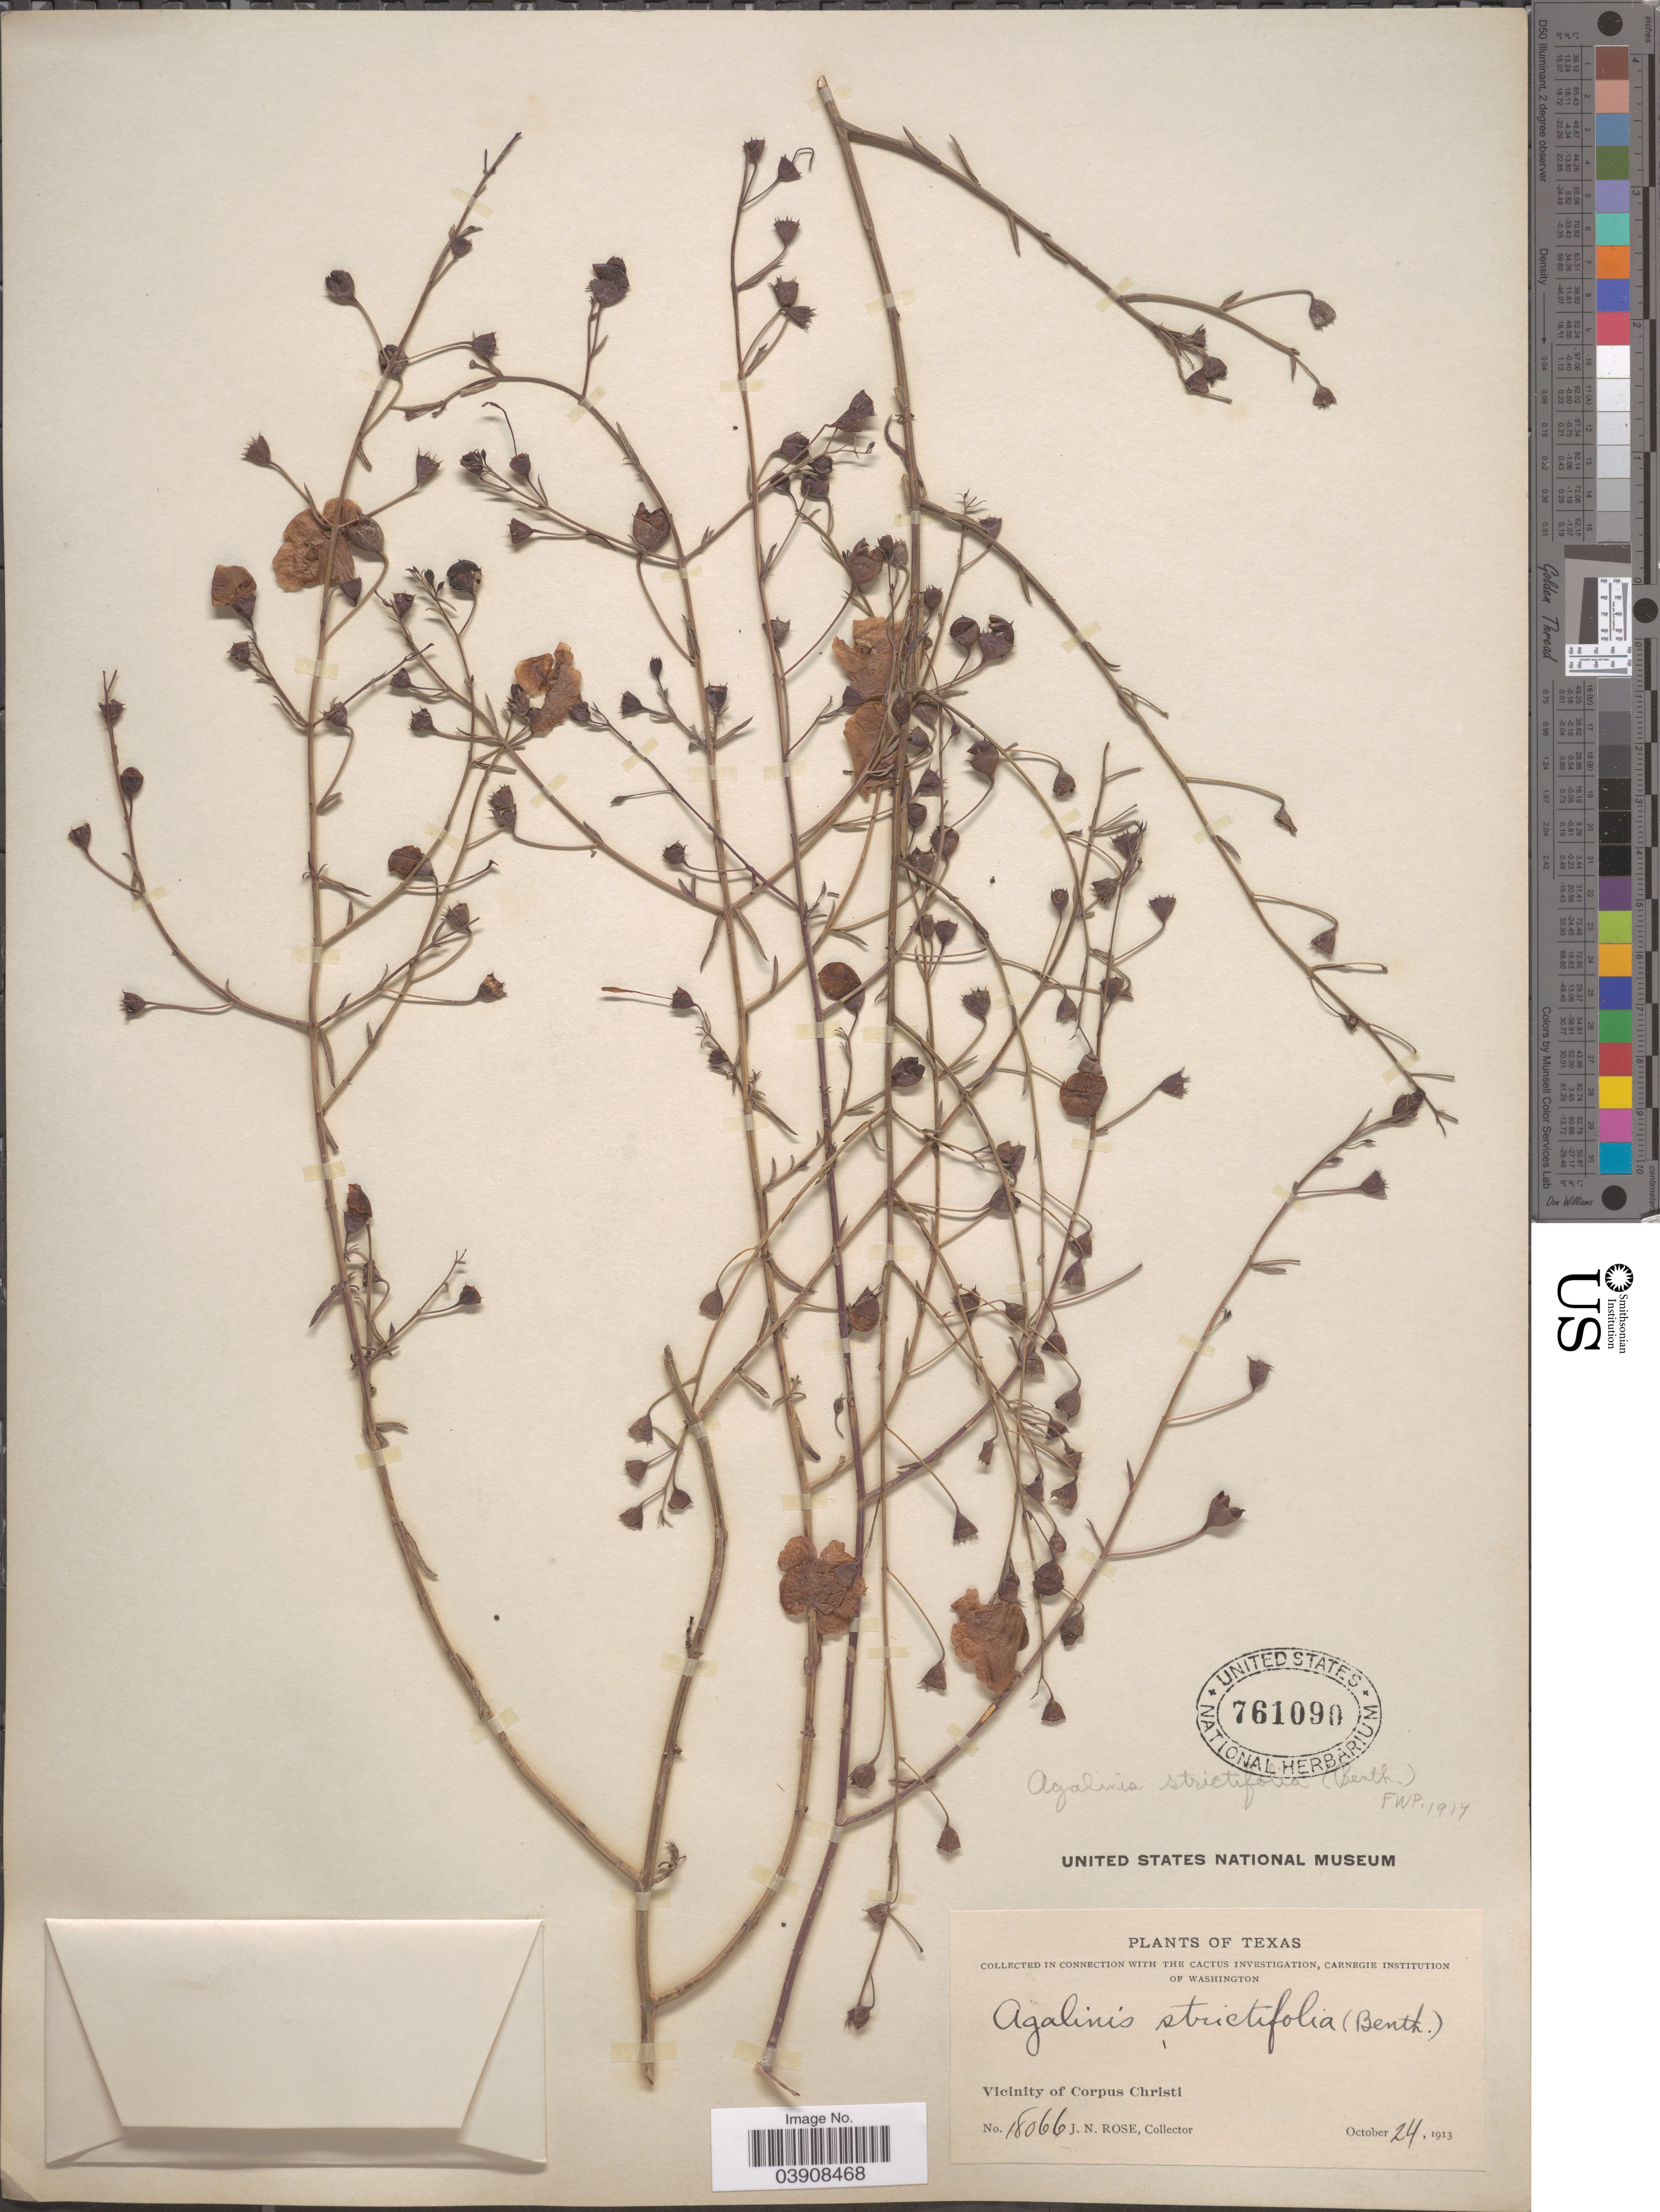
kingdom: Plantae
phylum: Tracheophyta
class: Magnoliopsida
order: Lamiales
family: Orobanchaceae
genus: Agalinis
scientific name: Agalinis strictifolia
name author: (Benth.) Pennell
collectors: J. N. Rose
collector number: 18066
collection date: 1913-10-24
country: United States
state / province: Texas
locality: Vicinity of Corpus Christi.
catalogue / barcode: US 761090